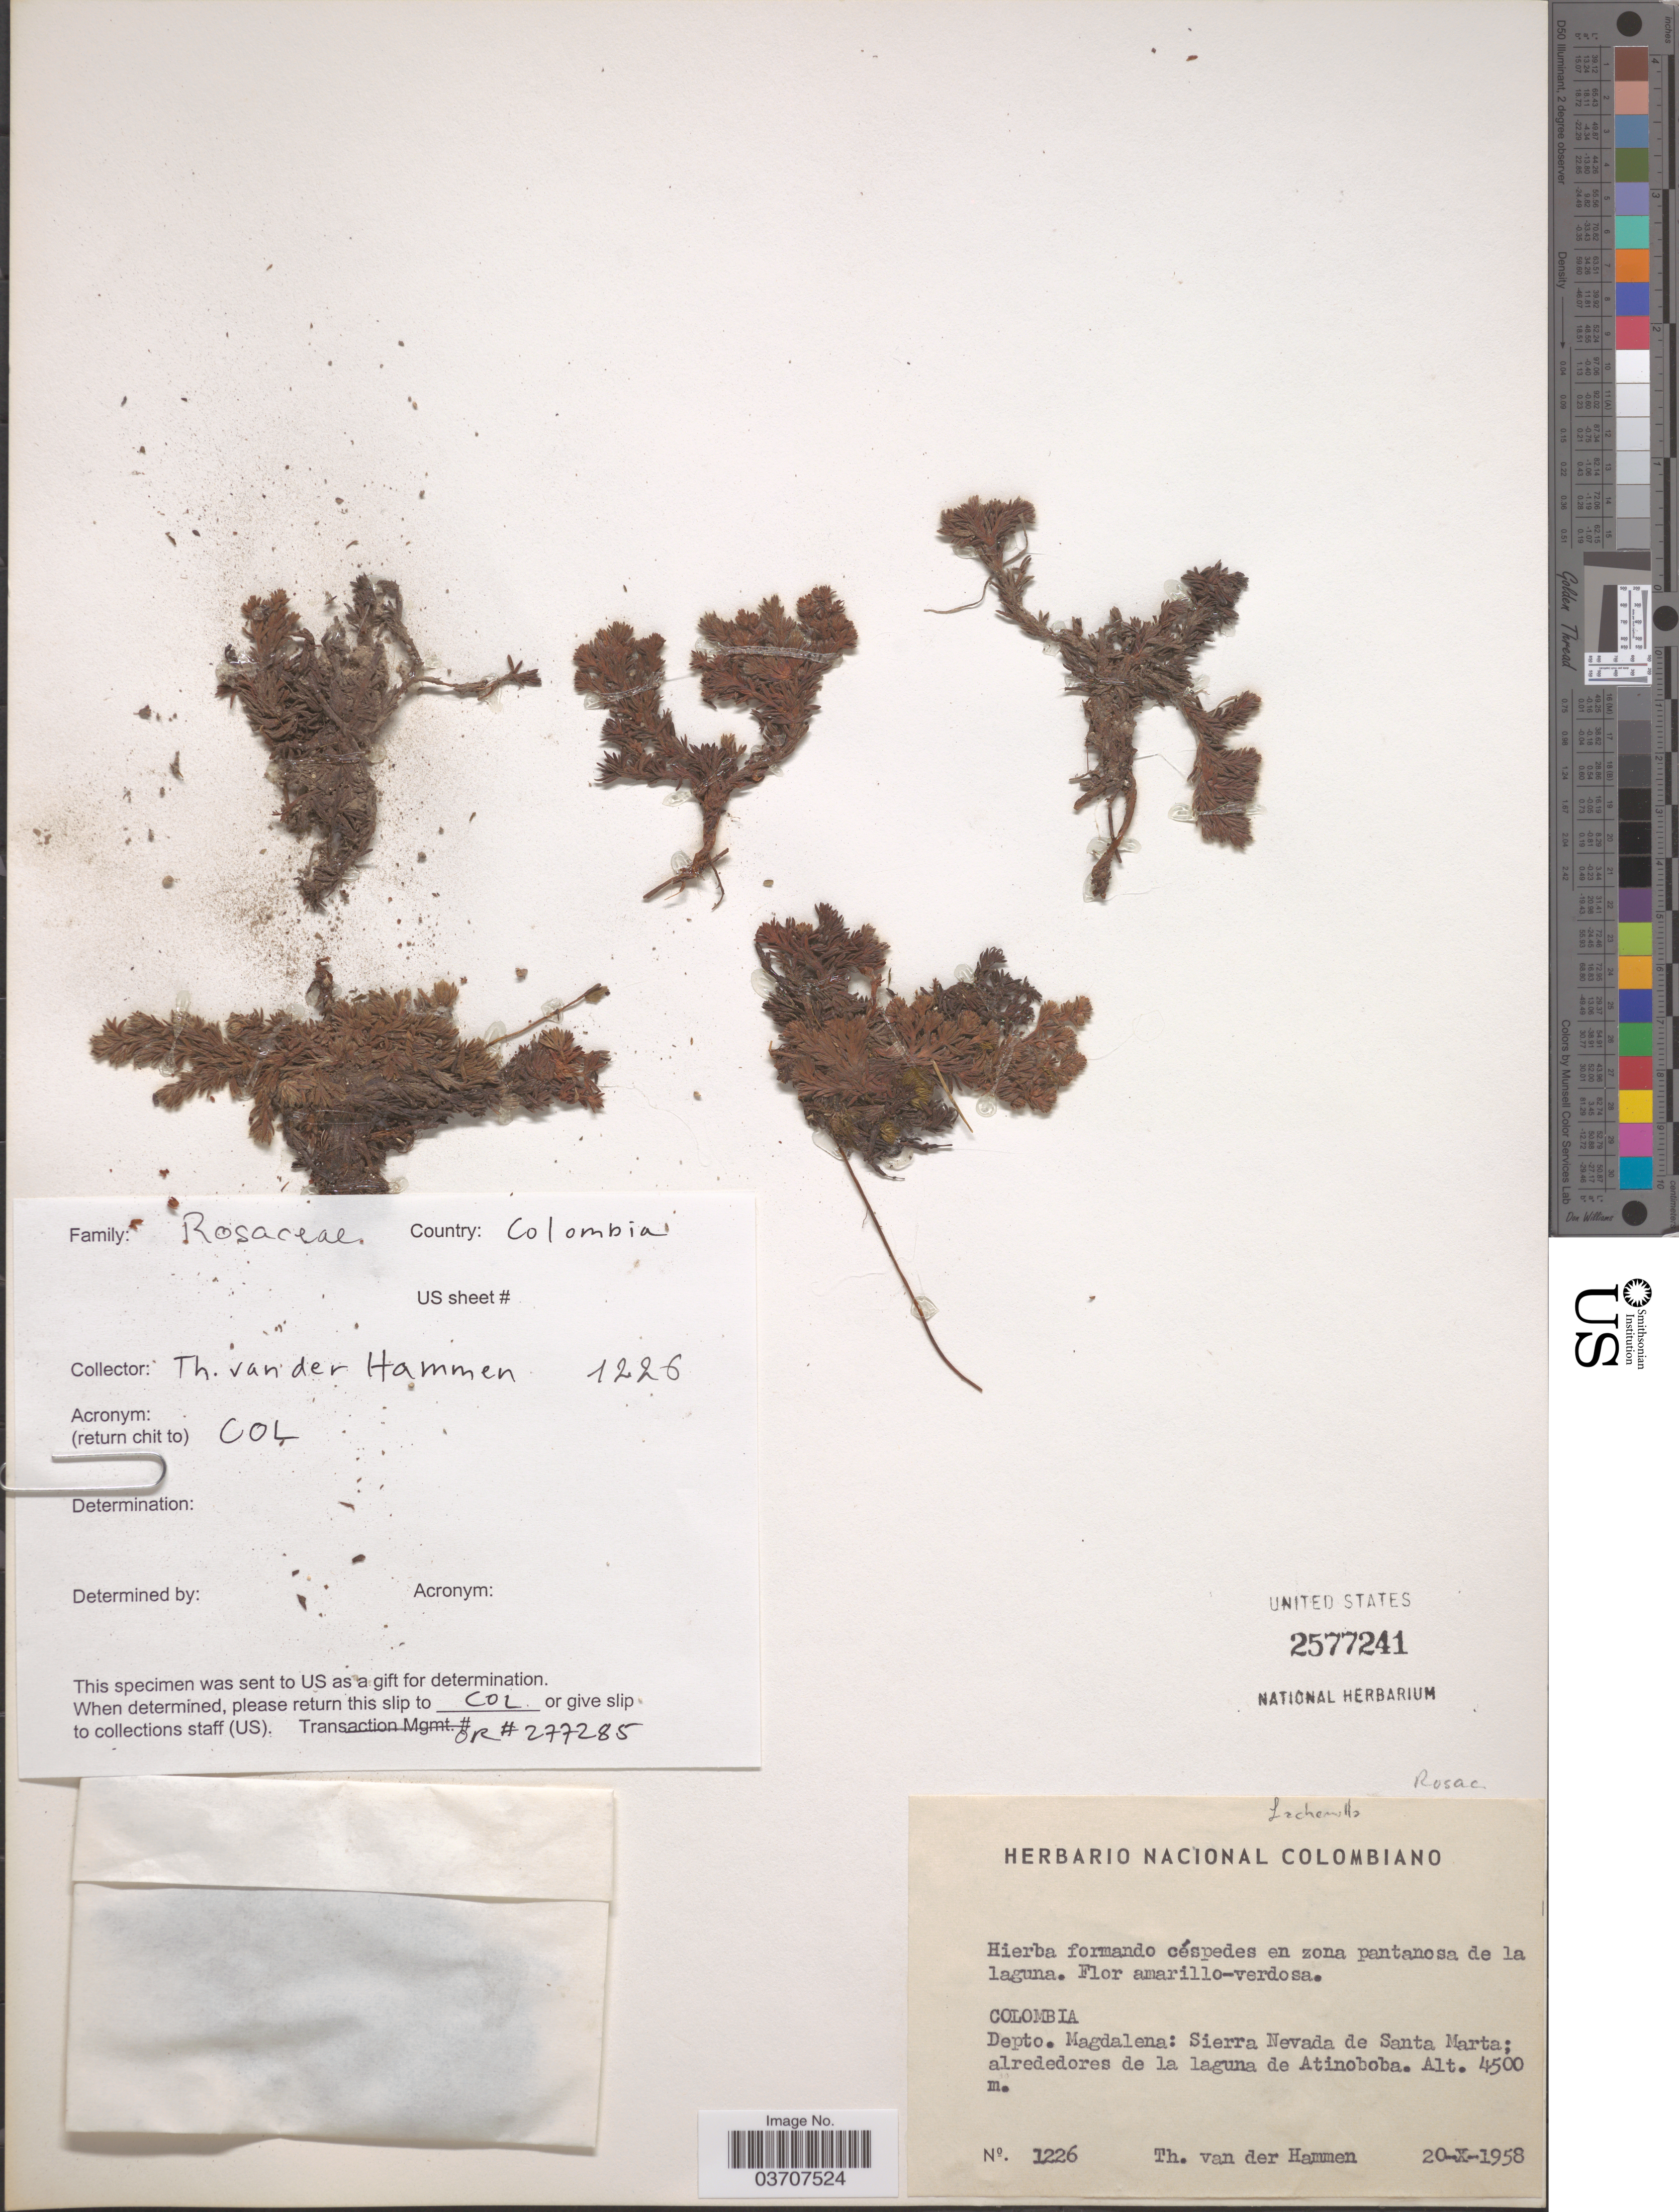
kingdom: Plantae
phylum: Tracheophyta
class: Magnoliopsida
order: Rosales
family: Rosaceae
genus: Lachemilla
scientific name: Lachemilla sp.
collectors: T. Van der Hammen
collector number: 1226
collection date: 1958-10-20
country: Colombia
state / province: Magdalena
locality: Depto. Magdalena: Sierra Nevada de Santa Marta; alrededores de la laguna de Atinoboba.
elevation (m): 4500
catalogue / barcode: US 2577241